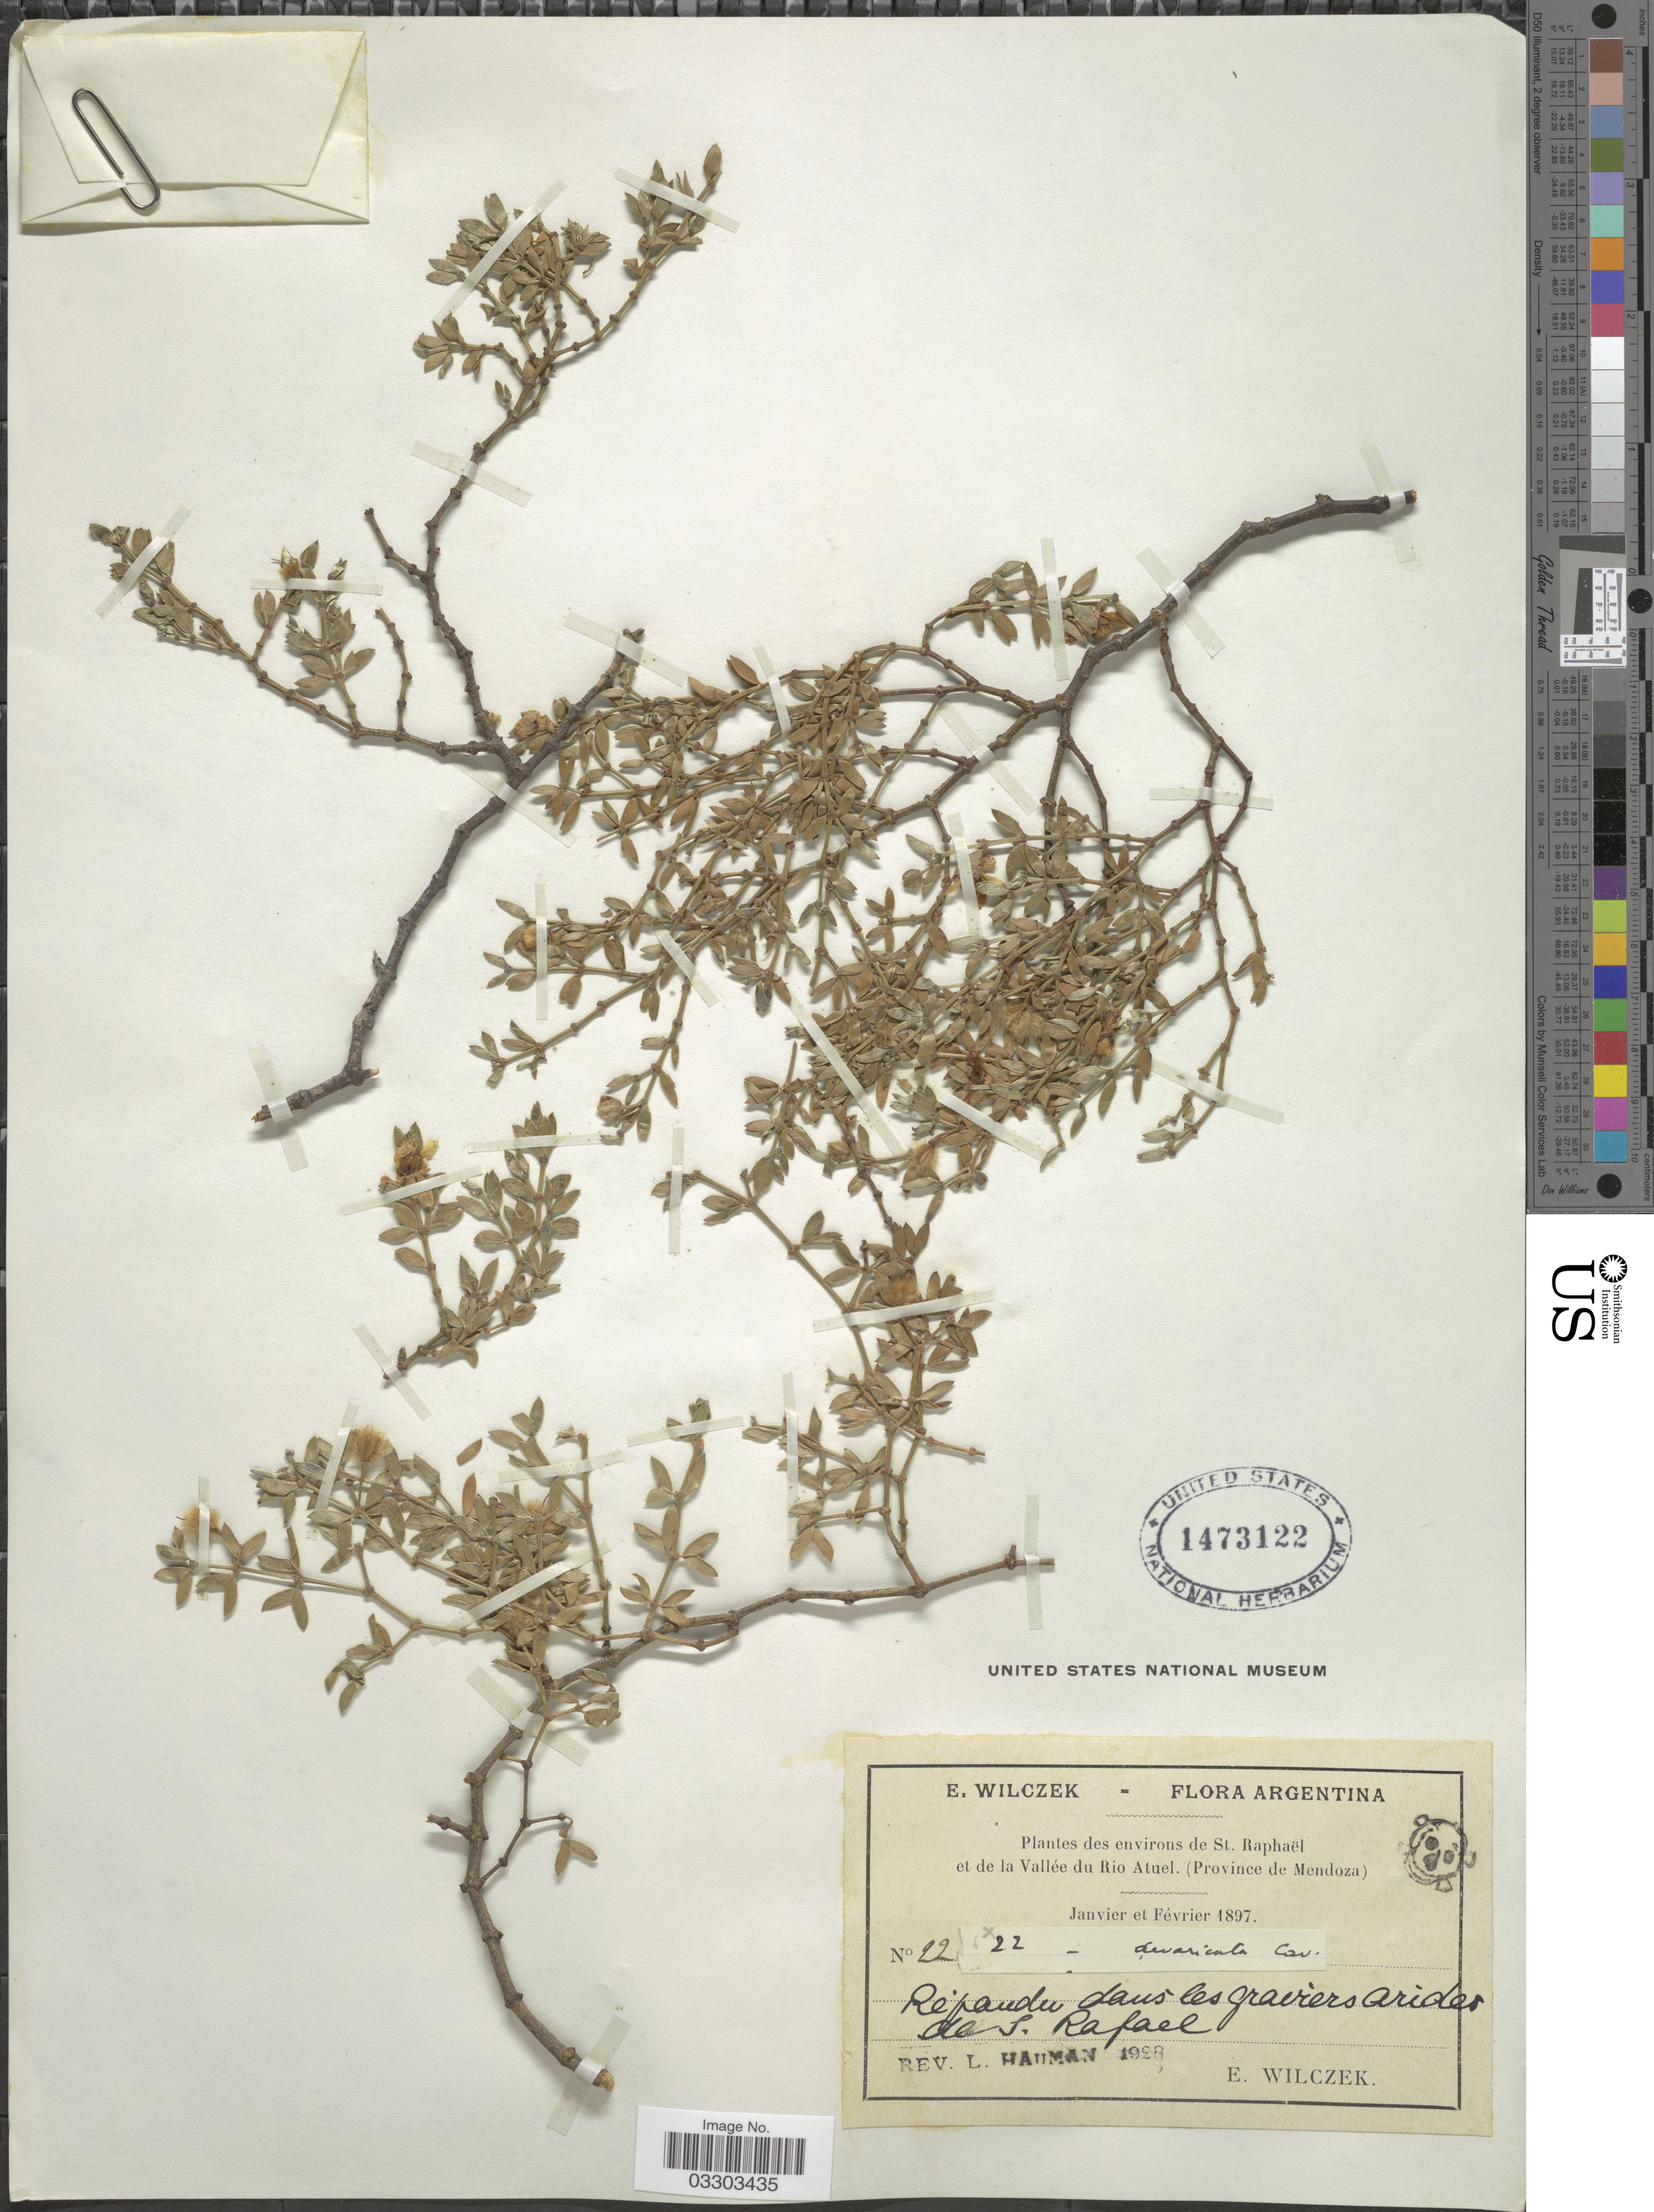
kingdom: Plantae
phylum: Tracheophyta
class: Magnoliopsida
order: Zygophyllales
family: Zygophyllaceae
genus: Larrea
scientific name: Larrea divaricata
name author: Cav.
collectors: E. Wilczek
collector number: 22x22*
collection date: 1897-01/1897-02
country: Argentina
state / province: Mendoza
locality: Des environs de St. Raphaël et de la Vallée du Rio Atuel. Arides de S. Rafael.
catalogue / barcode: US 1473122